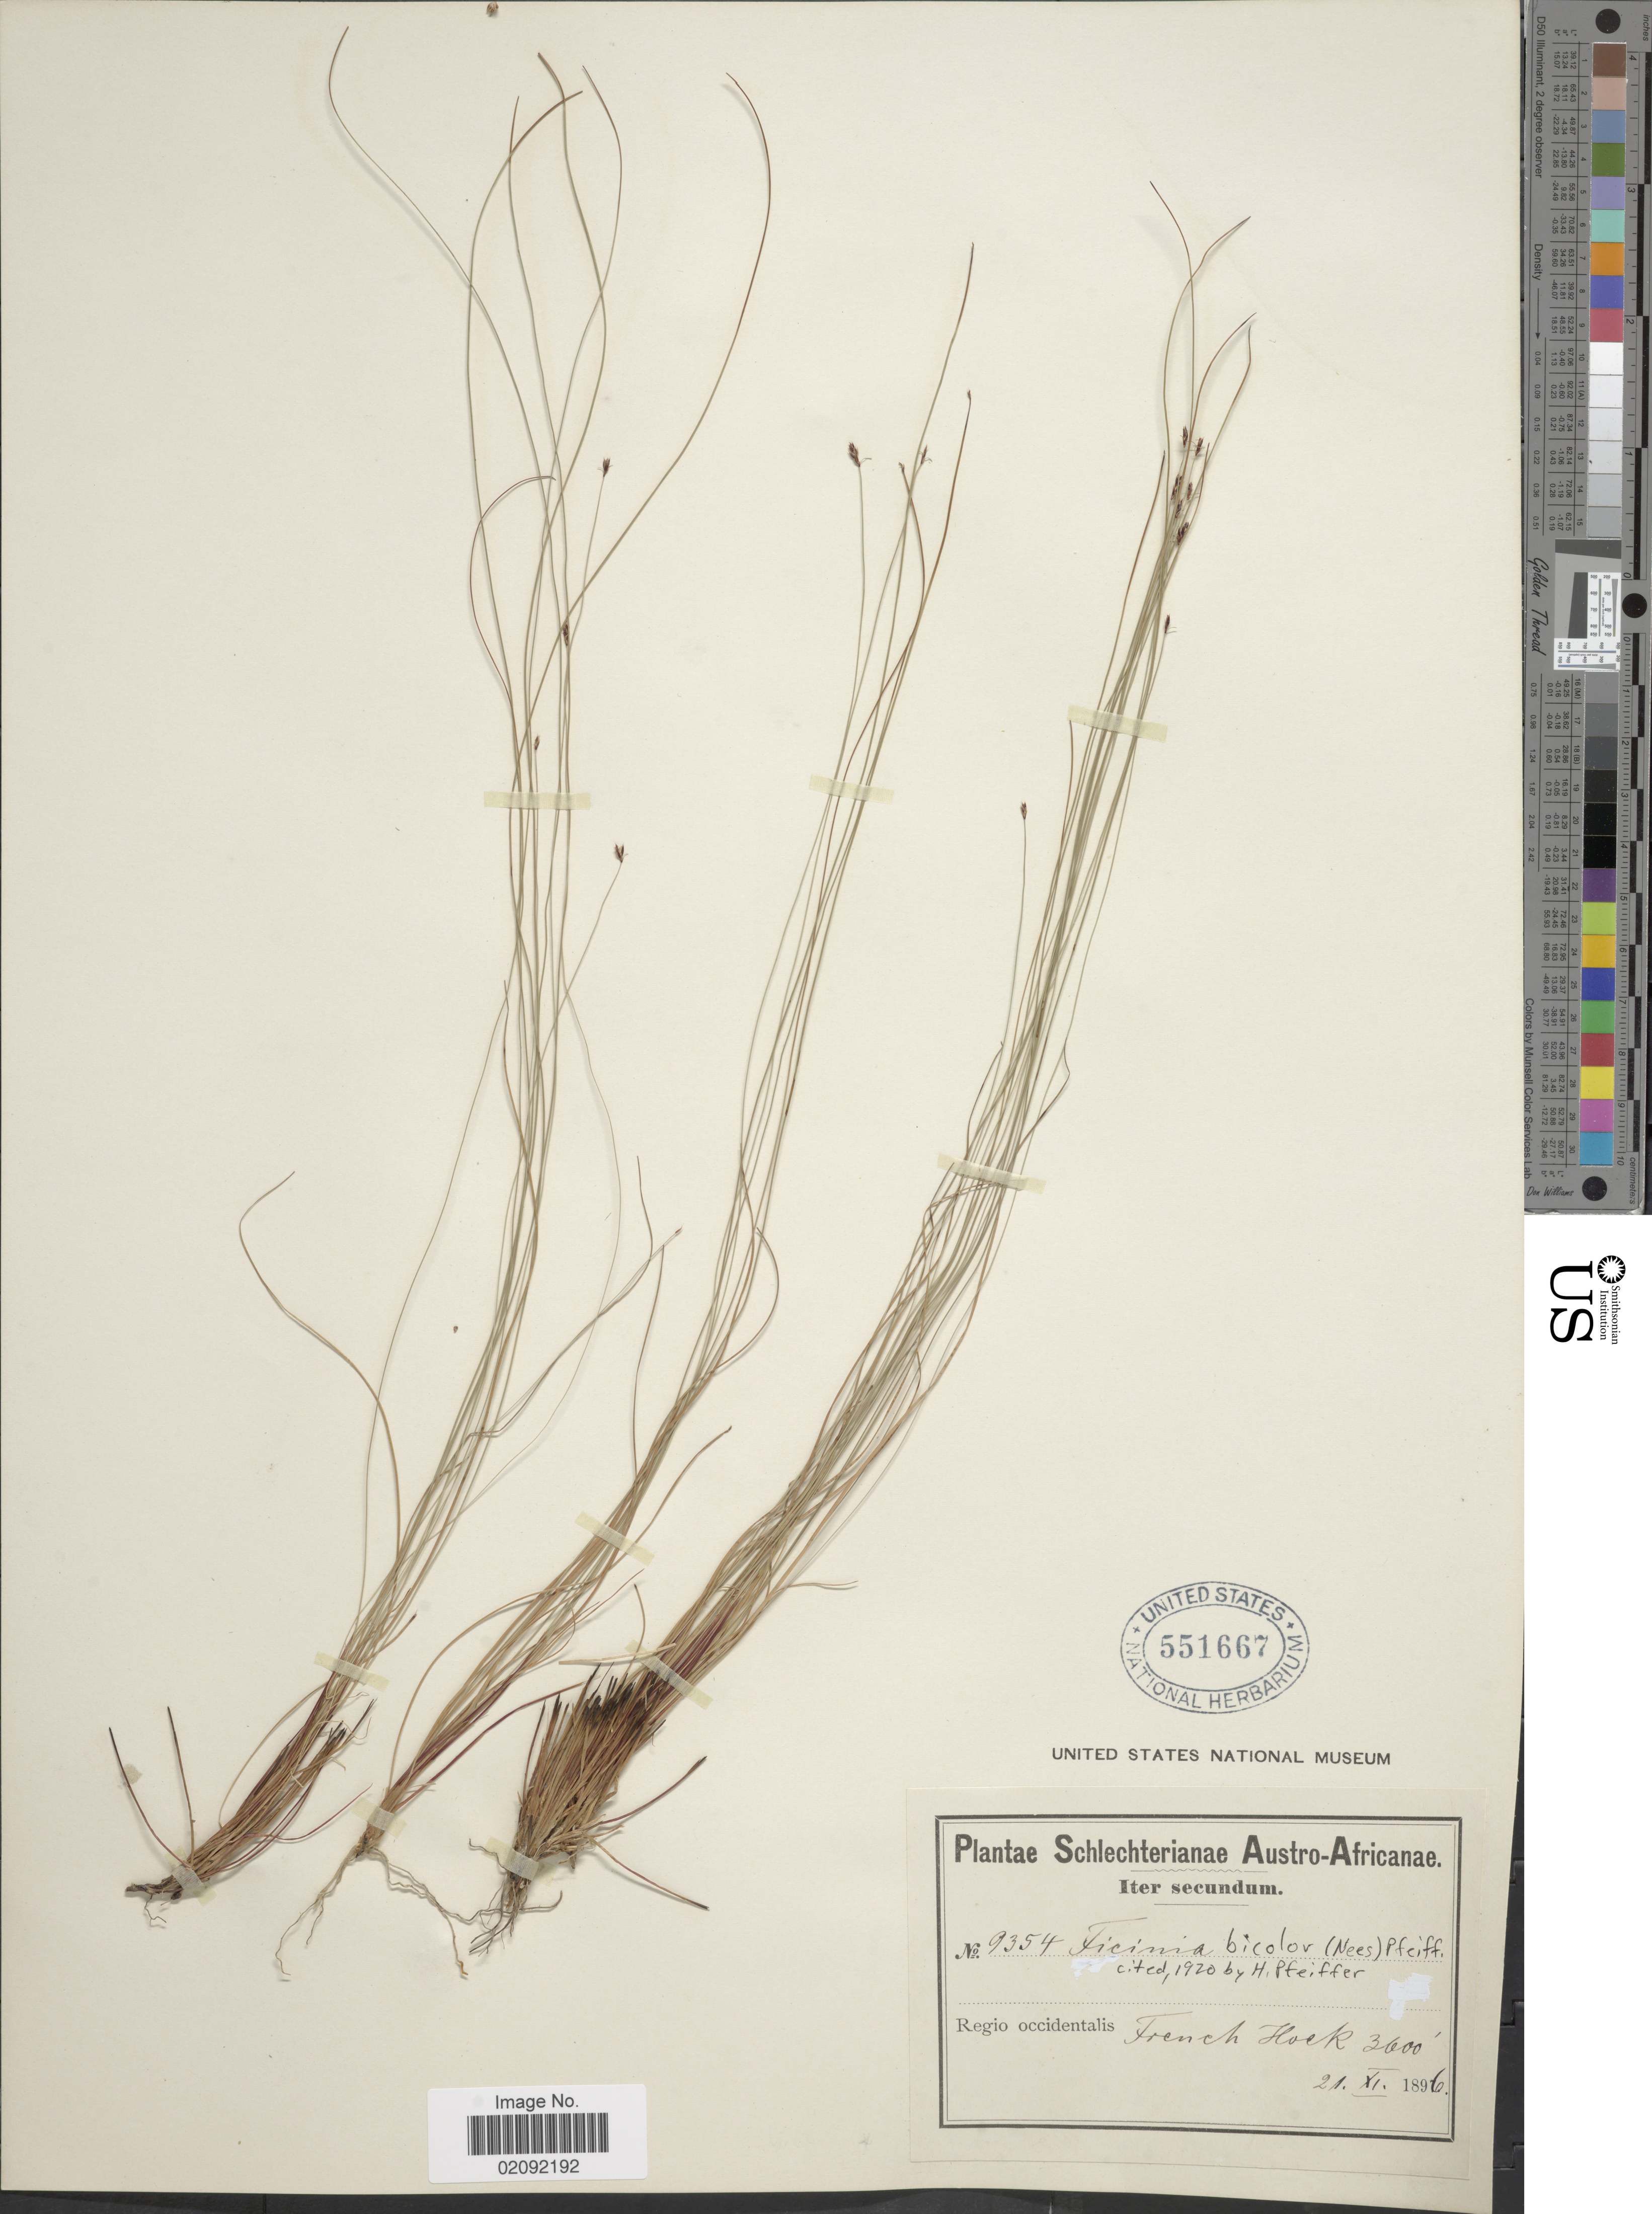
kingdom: Plantae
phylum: Tracheophyta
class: Liliopsida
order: Poales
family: Cyperaceae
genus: Ficinia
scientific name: Ficinia acuminata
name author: (Nees) Nees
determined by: Strong, Mark T., (BOT), Smithsonian Institution - National Museum of Natural History (UNITED STATES)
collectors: Schlechter, --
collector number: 9354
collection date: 1896-11-21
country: South Africa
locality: Austro-Africanae, Regio occidentalis, French Hock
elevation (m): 1097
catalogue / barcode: US 551667